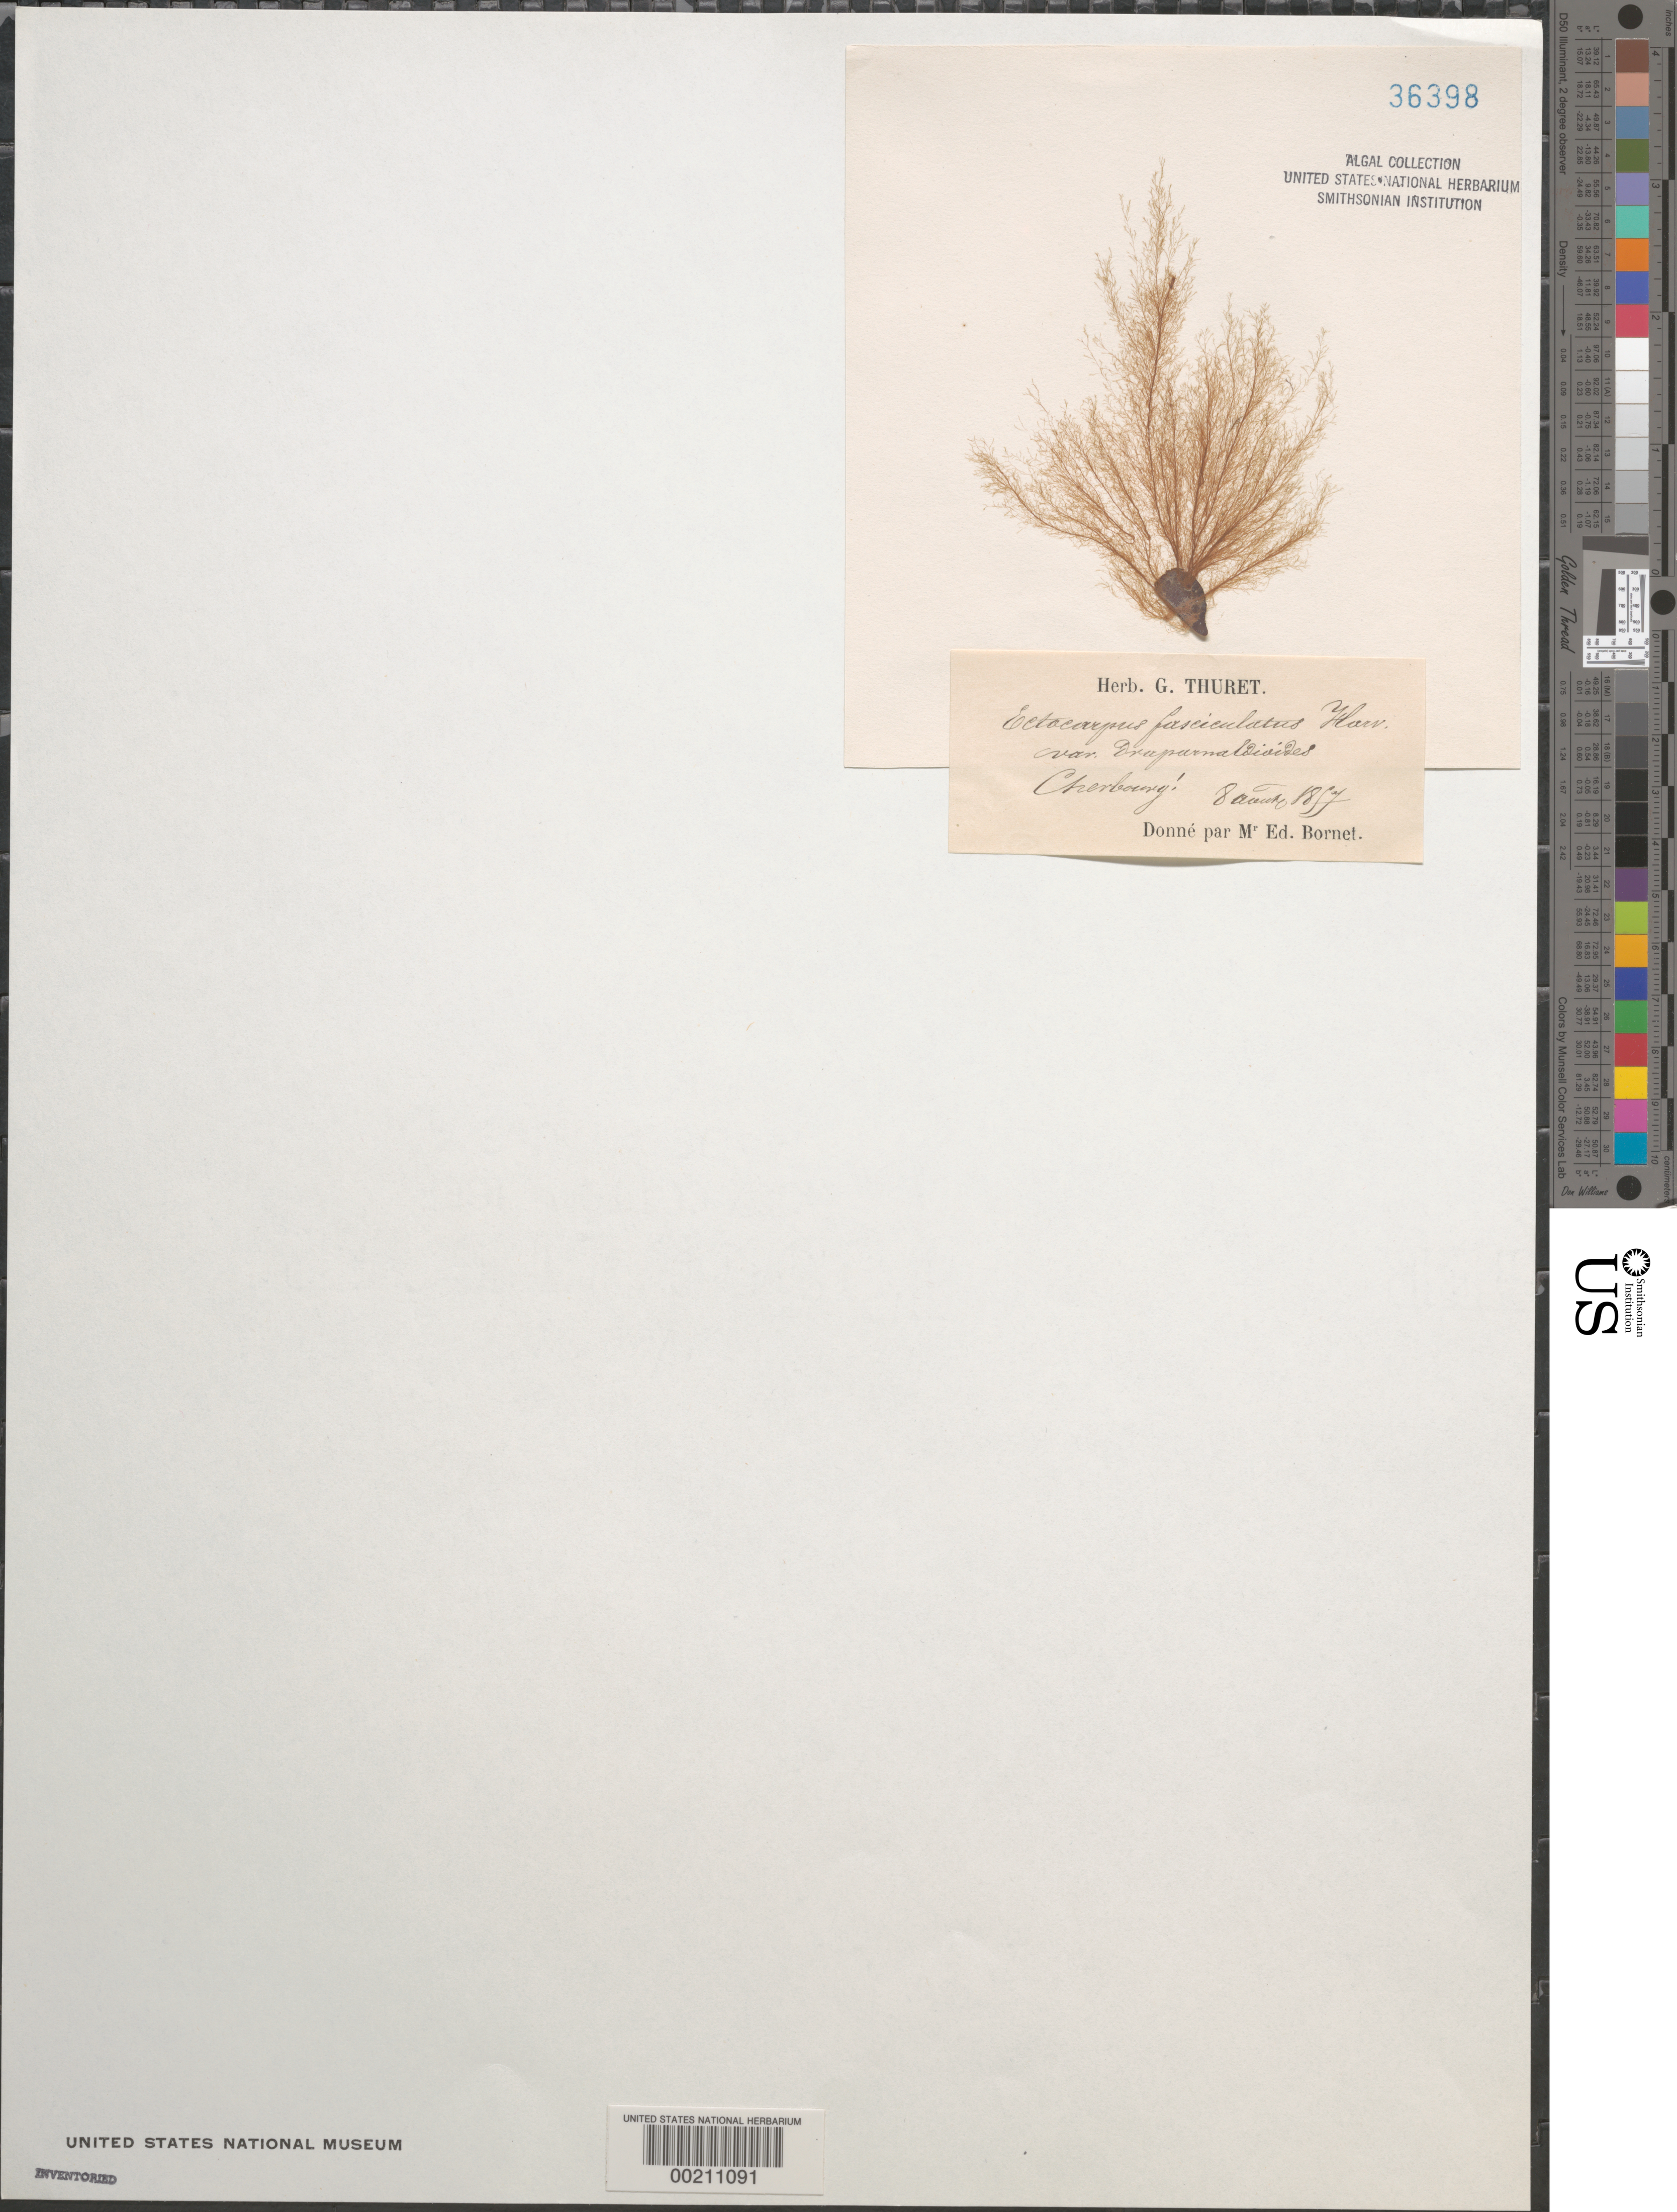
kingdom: Chromista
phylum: Ochrophyta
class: Phaeophyceae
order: Ectocarpales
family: Ectocarpaceae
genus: Ectocarpus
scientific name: Ectocarpus fasciculatus var. draparnaldioides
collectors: Thuret, G. (herbarium)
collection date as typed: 08 Aug 1857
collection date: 1857-08-08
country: France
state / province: Normandie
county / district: Manche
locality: Cherbourg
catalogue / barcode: US 36398